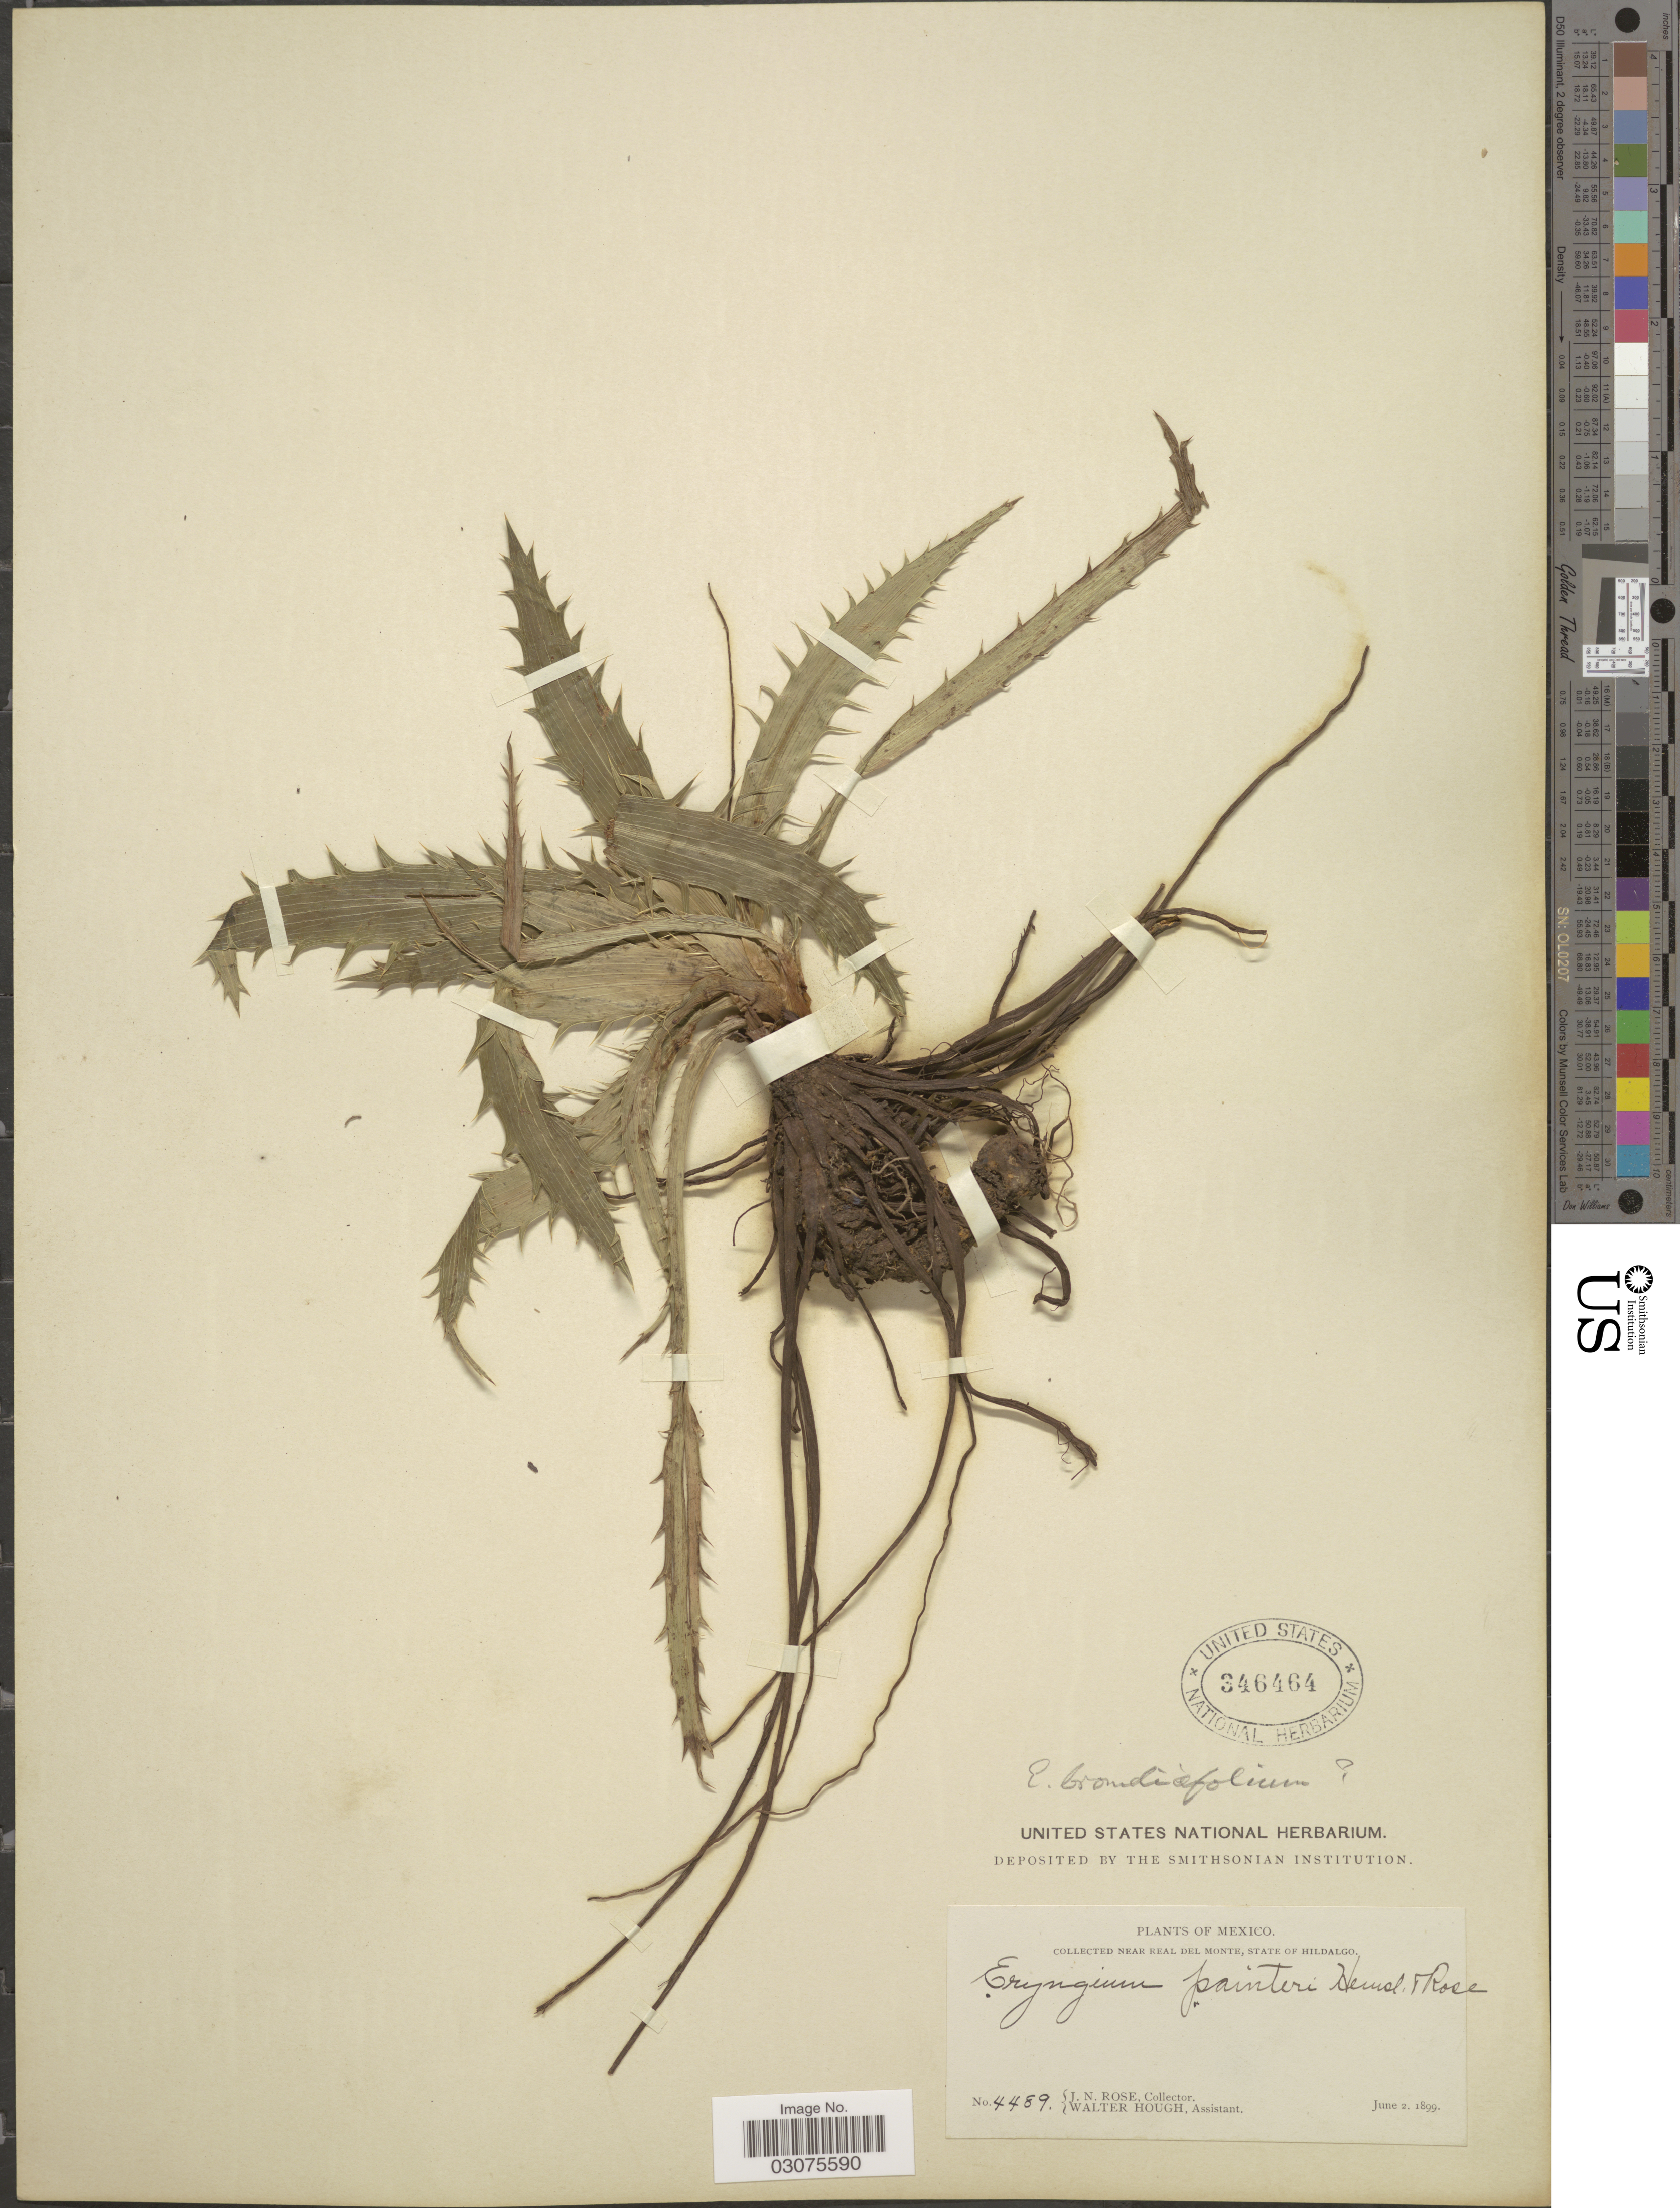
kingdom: Plantae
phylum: Tracheophyta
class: Magnoliopsida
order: Apiales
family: Apiaceae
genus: Eryngium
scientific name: Eryngium deppeanum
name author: Schltdl. & Cham.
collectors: J. N. Rose & W. Hough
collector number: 4489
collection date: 1899-06-02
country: Mexico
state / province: Hidalgo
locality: Near Real Del Monte.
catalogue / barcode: US 346464